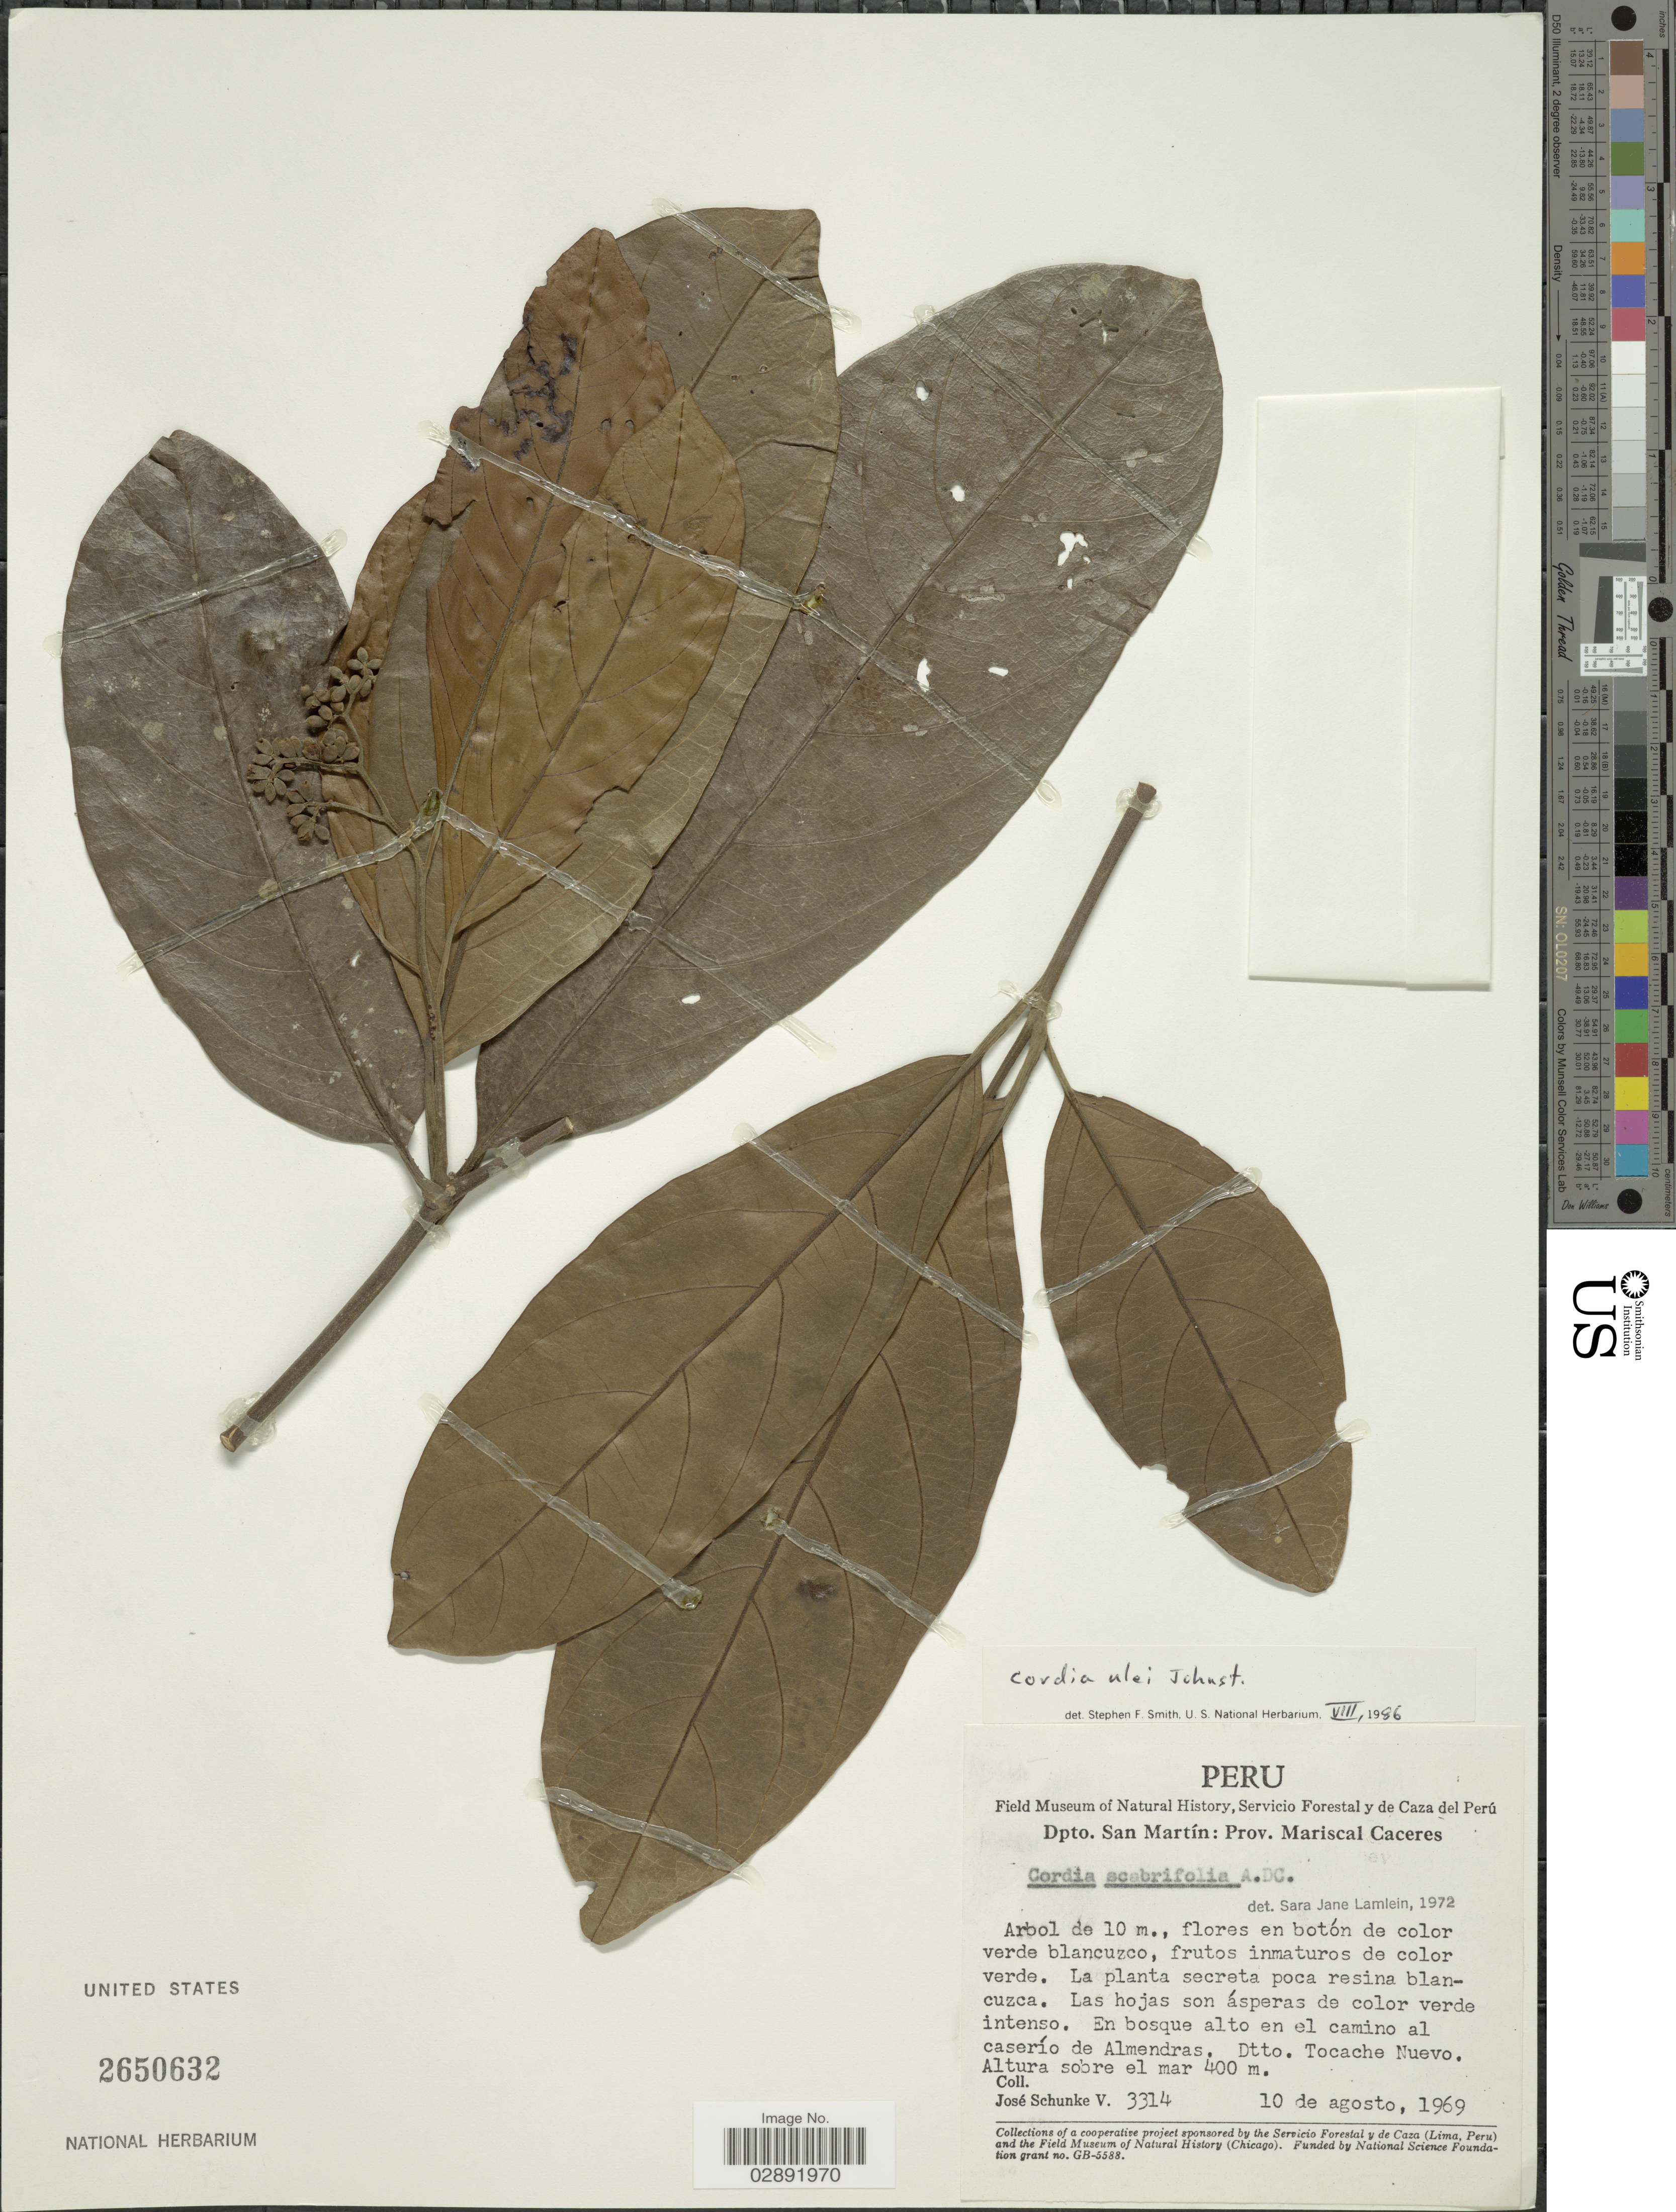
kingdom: Plantae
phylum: Tracheophyta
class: Magnoliopsida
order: Boraginales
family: Cordiaceae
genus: Cordia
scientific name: Cordia ulei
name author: I.M. Johnst.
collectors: J. Schunke Vigo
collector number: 3314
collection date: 1969-08-10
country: Peru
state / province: San Martín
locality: Dpto. San Martín: Prov. Mariscal Caceres, En bosque alto en el camino al caserío de Almendras. Dtto: Tocache Nuevo.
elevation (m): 400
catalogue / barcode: US 2650632